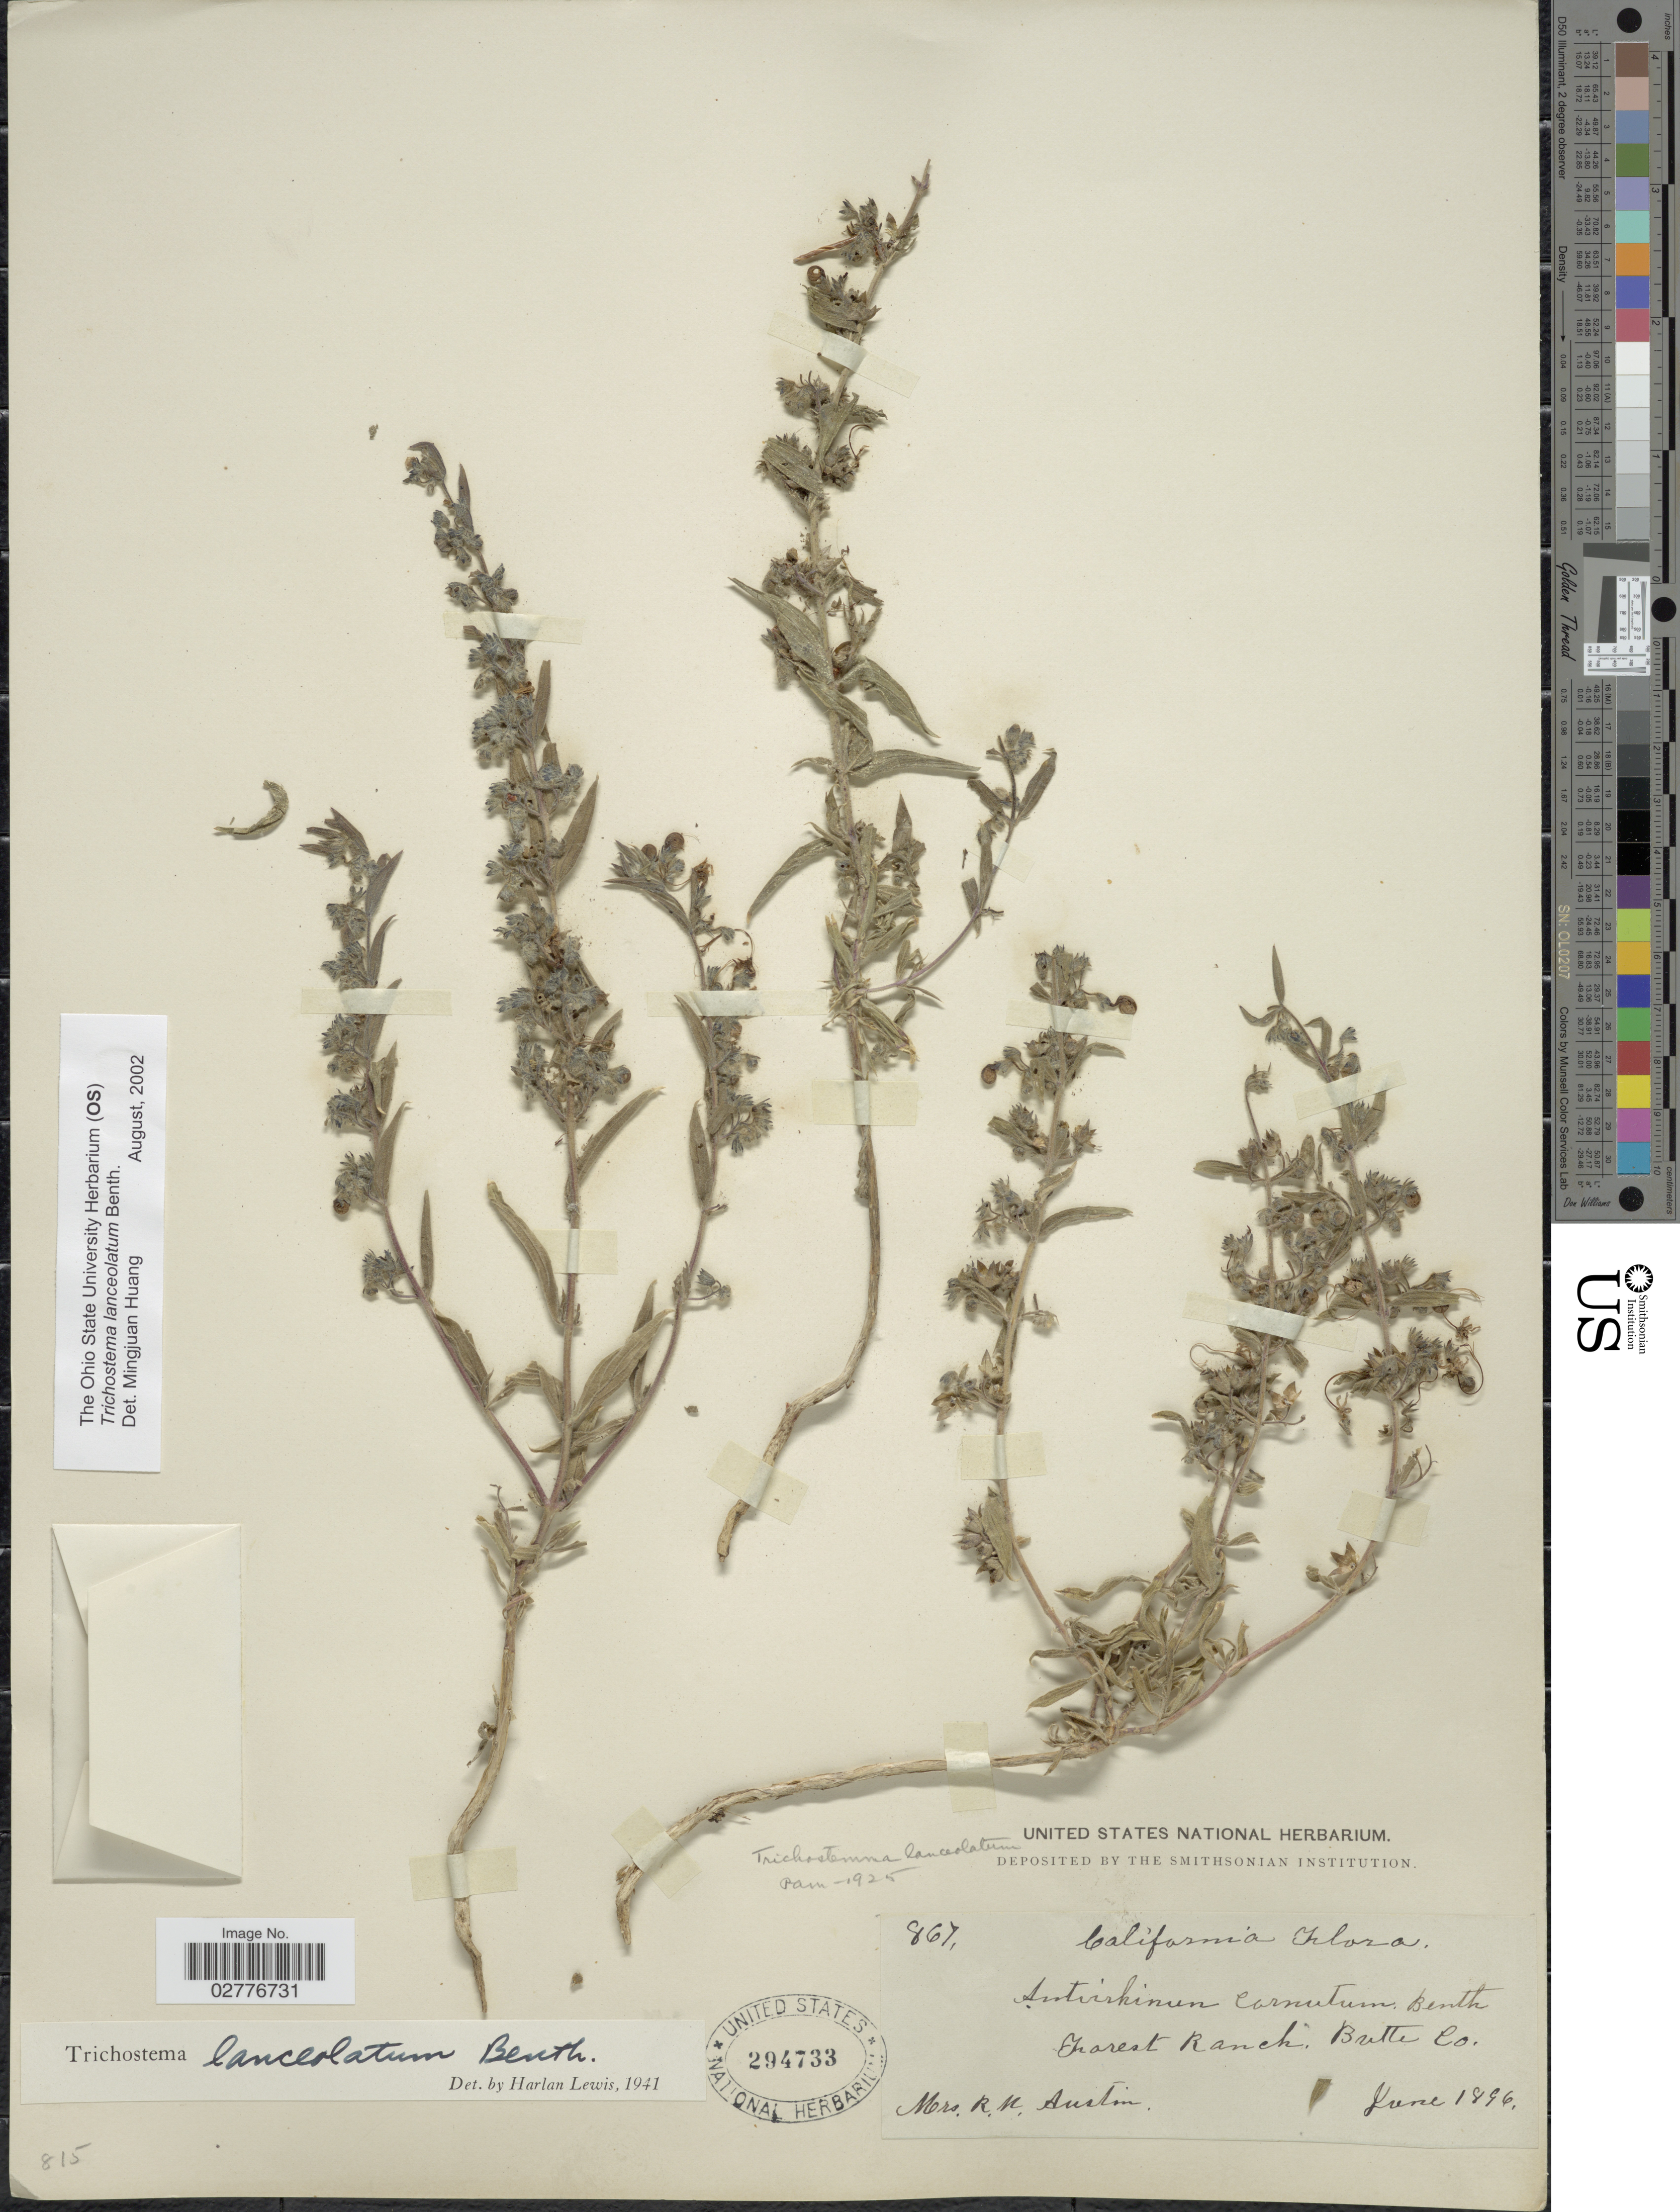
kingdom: Plantae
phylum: Tracheophyta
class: Magnoliopsida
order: Lamiales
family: Lamiaceae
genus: Trichostema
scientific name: Trichostema lanceolatum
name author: Benth.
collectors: R. Austin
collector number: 867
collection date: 1896-06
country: United States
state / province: California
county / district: Butte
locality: Forest Ranch, Butte Co.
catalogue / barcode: US 294733